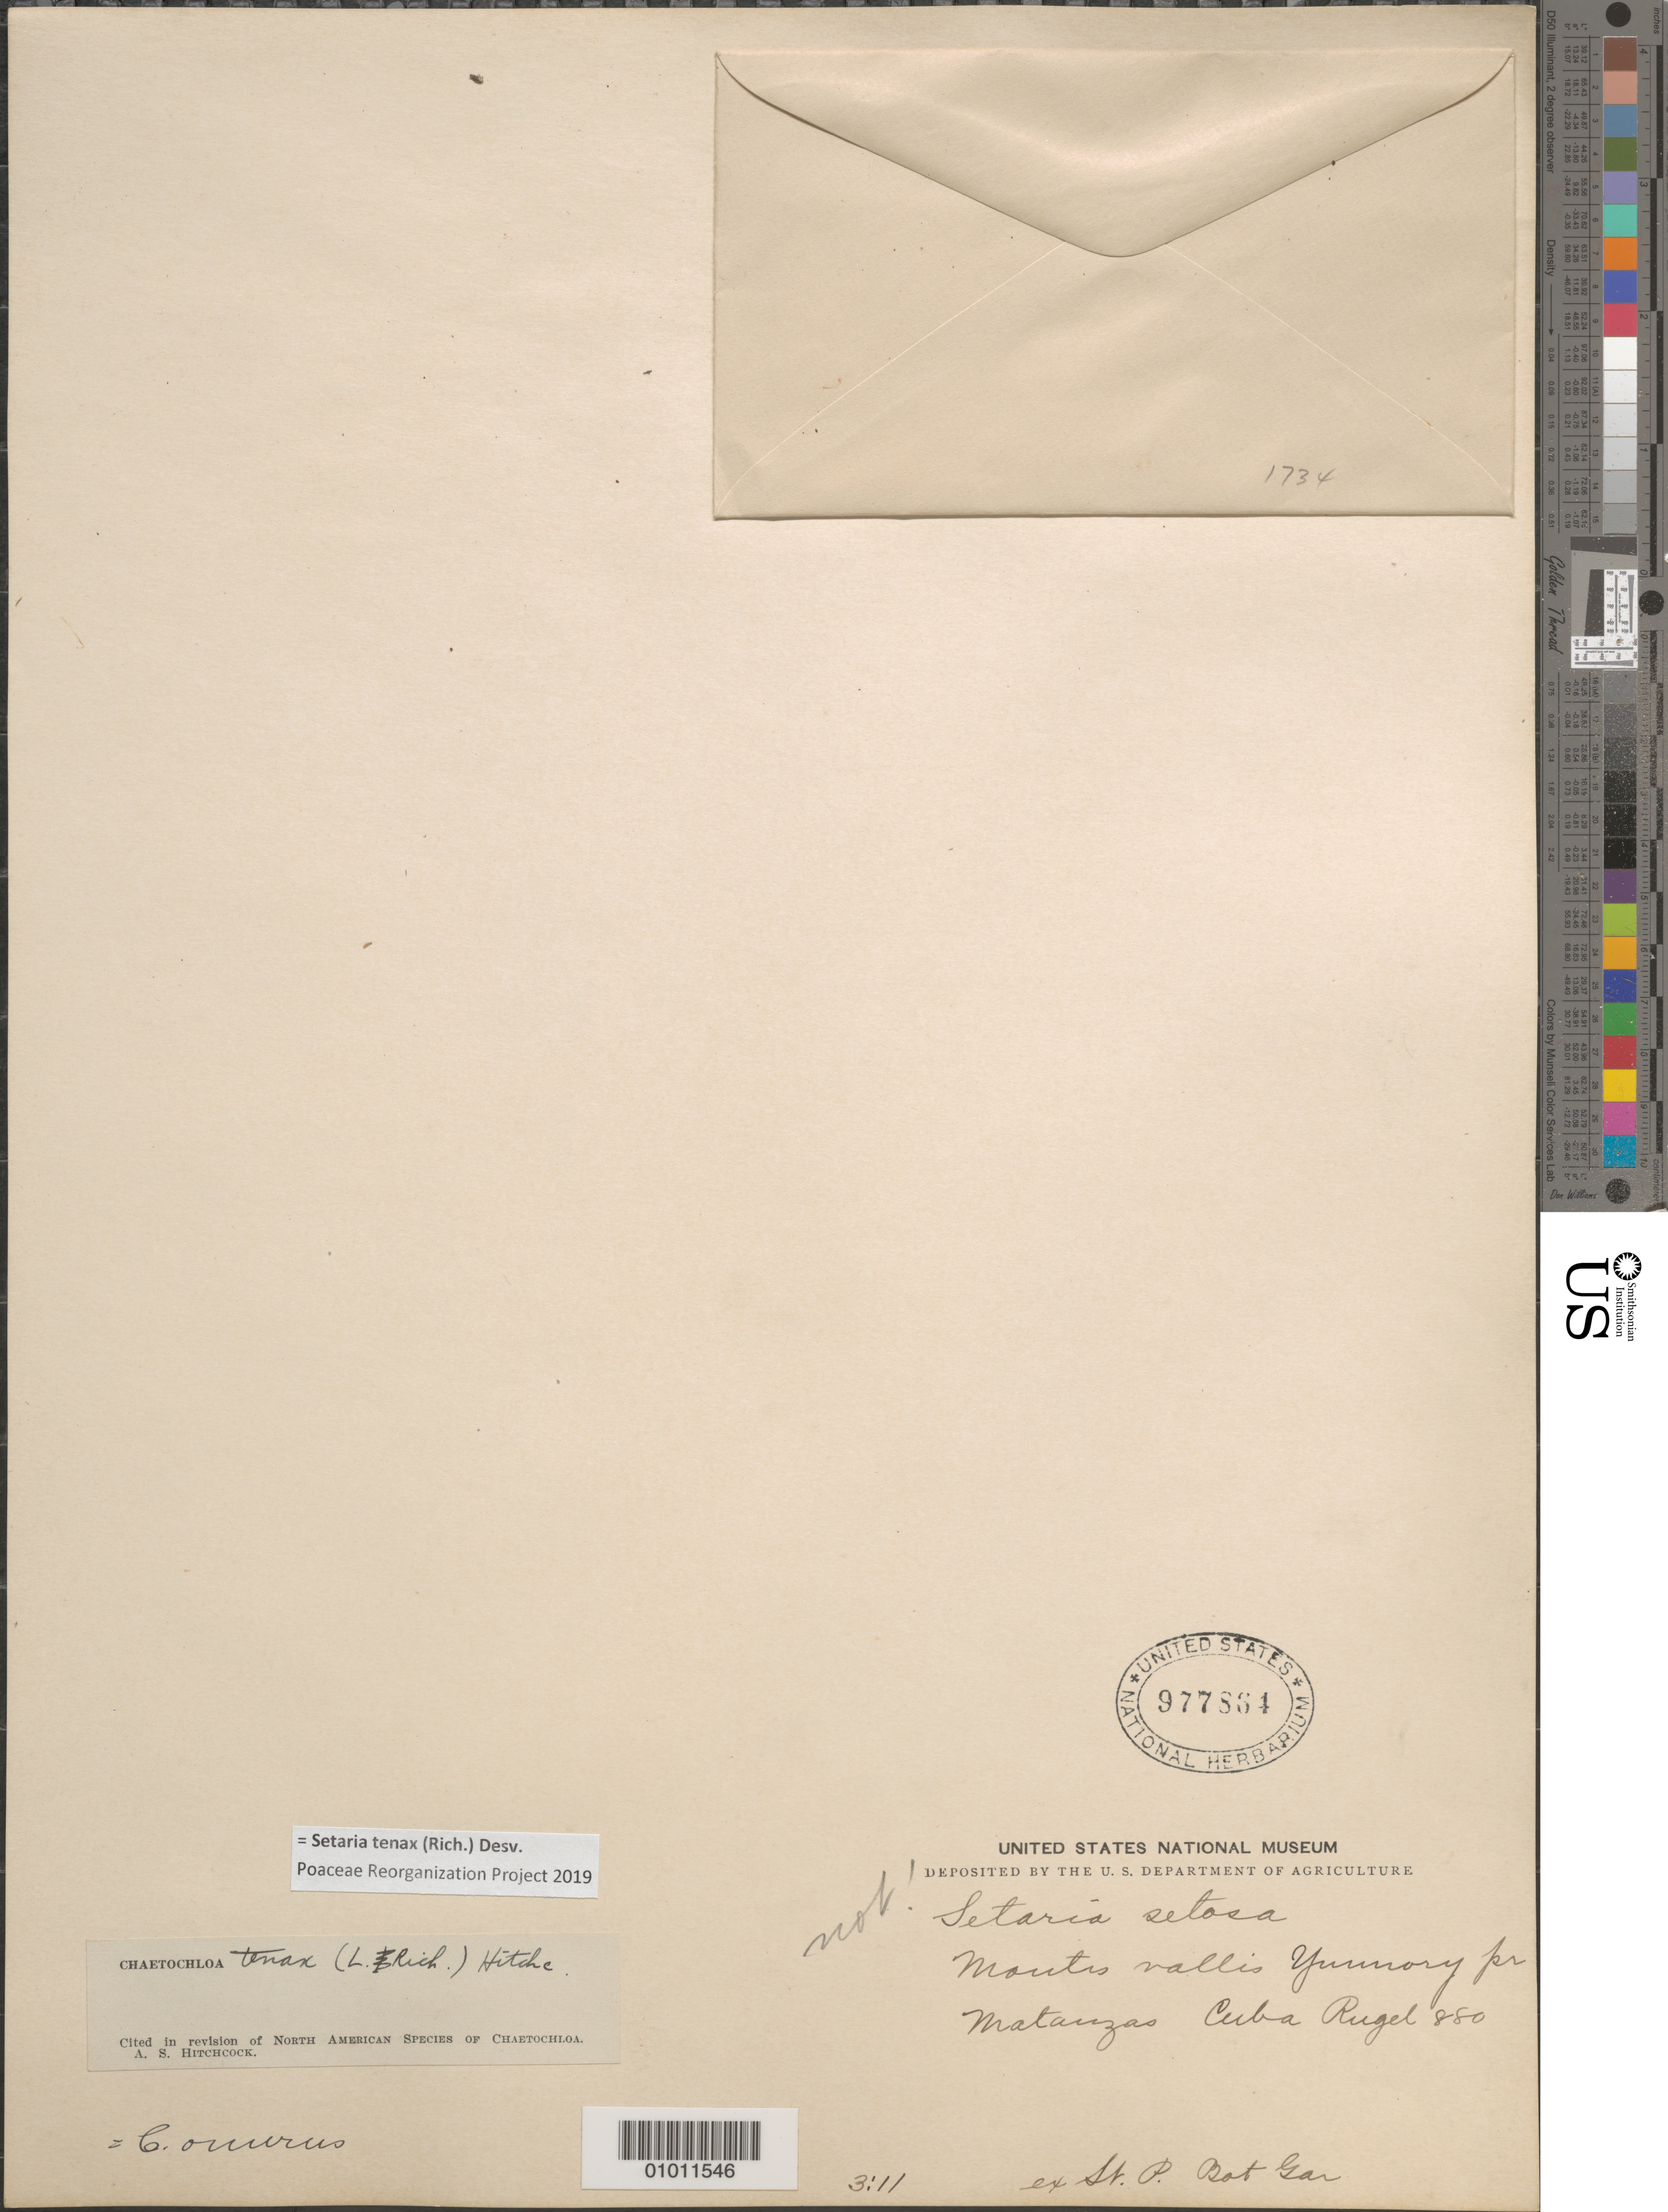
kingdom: Plantae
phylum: Tracheophyta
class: Liliopsida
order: Poales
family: Poaceae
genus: Setaria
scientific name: Setaria texana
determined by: Poaceae Reorganization Project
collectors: F. Rugel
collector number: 880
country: Cuba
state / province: Matanzas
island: Cuba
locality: Matanzas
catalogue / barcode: US 977864